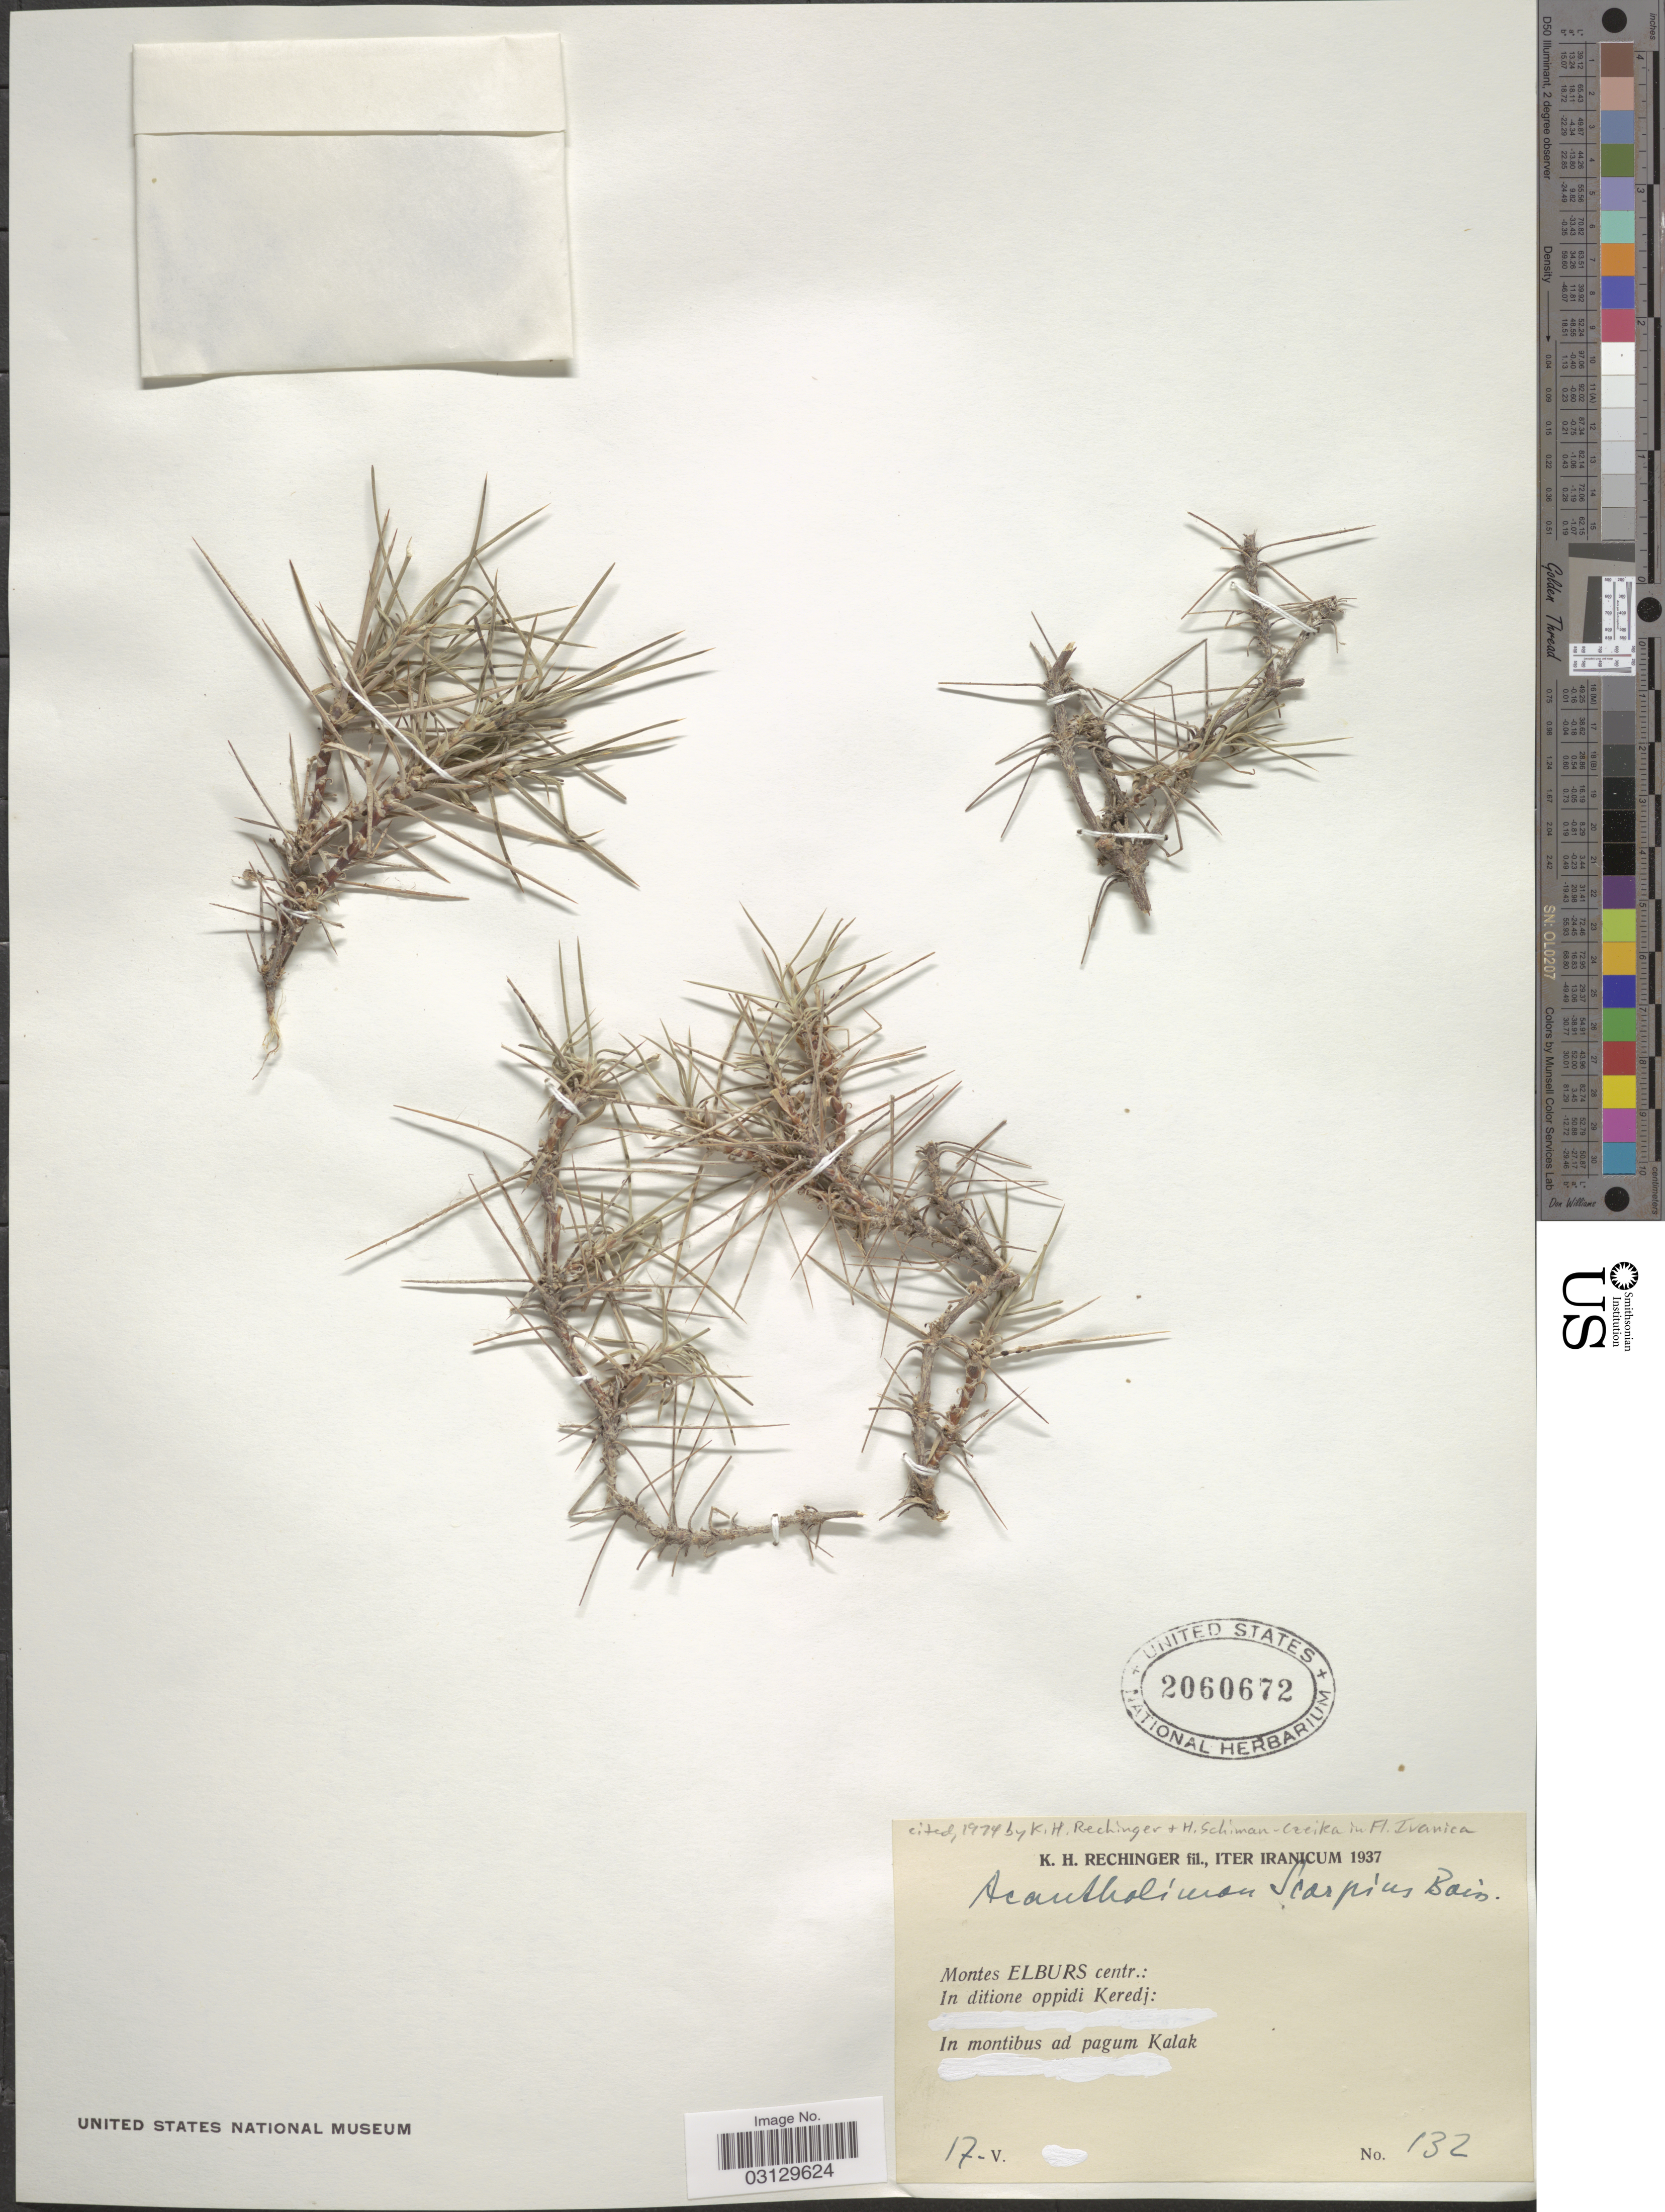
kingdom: Plantae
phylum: Tracheophyta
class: Magnoliopsida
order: Caryophyllales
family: Plumbaginaceae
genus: Acantholimon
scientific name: Acantholimon scorpius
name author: (Jaub. & Spach) Boiss.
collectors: K. H. Rechinger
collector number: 132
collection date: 1937-05-17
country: Iran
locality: Montes Elburs centr.: In ditione oppidi Keredj: In montibus ad pagum Kalak.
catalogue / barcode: US 2060672